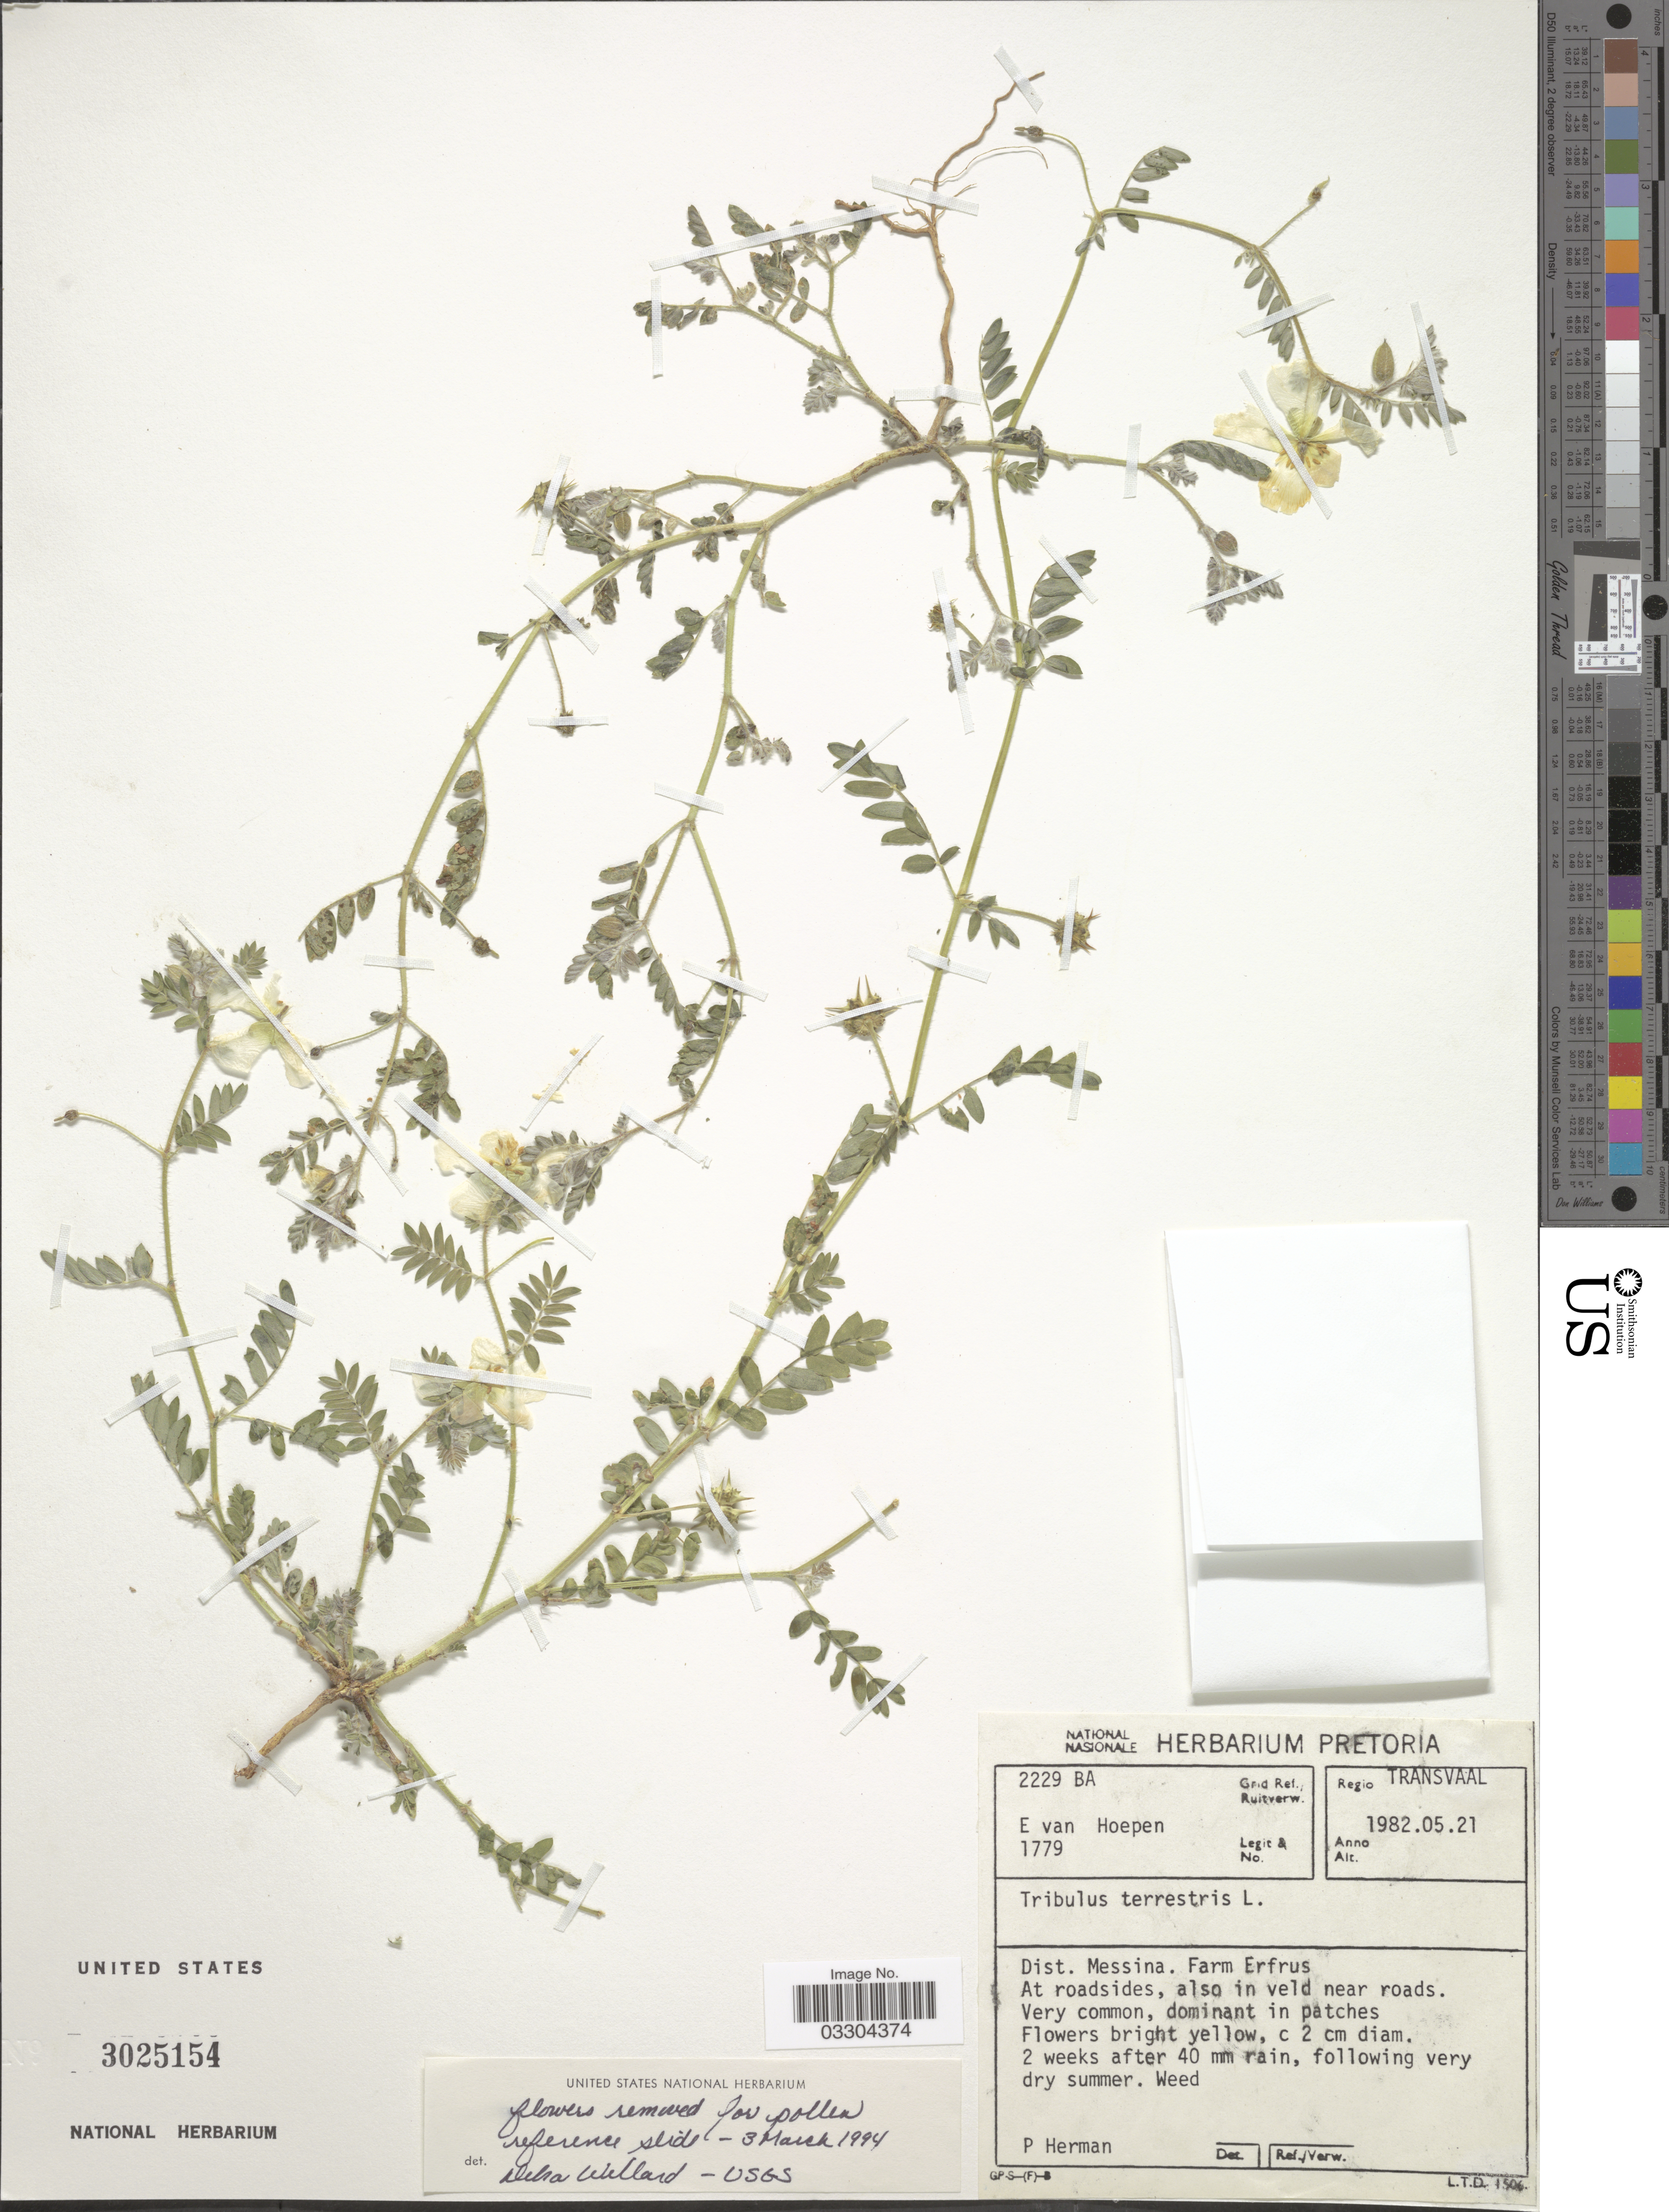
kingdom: Plantae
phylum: Tracheophyta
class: Magnoliopsida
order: Zygophyllales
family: Zygophyllaceae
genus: Tribulus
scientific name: Tribulus terrestris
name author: L.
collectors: E. Van Hoepen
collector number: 1779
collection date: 1982-05-21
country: South Africa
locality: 2229 BA Grid Ref./ Ruitverw. Regio Transvaal. Dist. Messina. Farm Erfrus. At roadsides, also in veld near roads.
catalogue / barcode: US 3025154